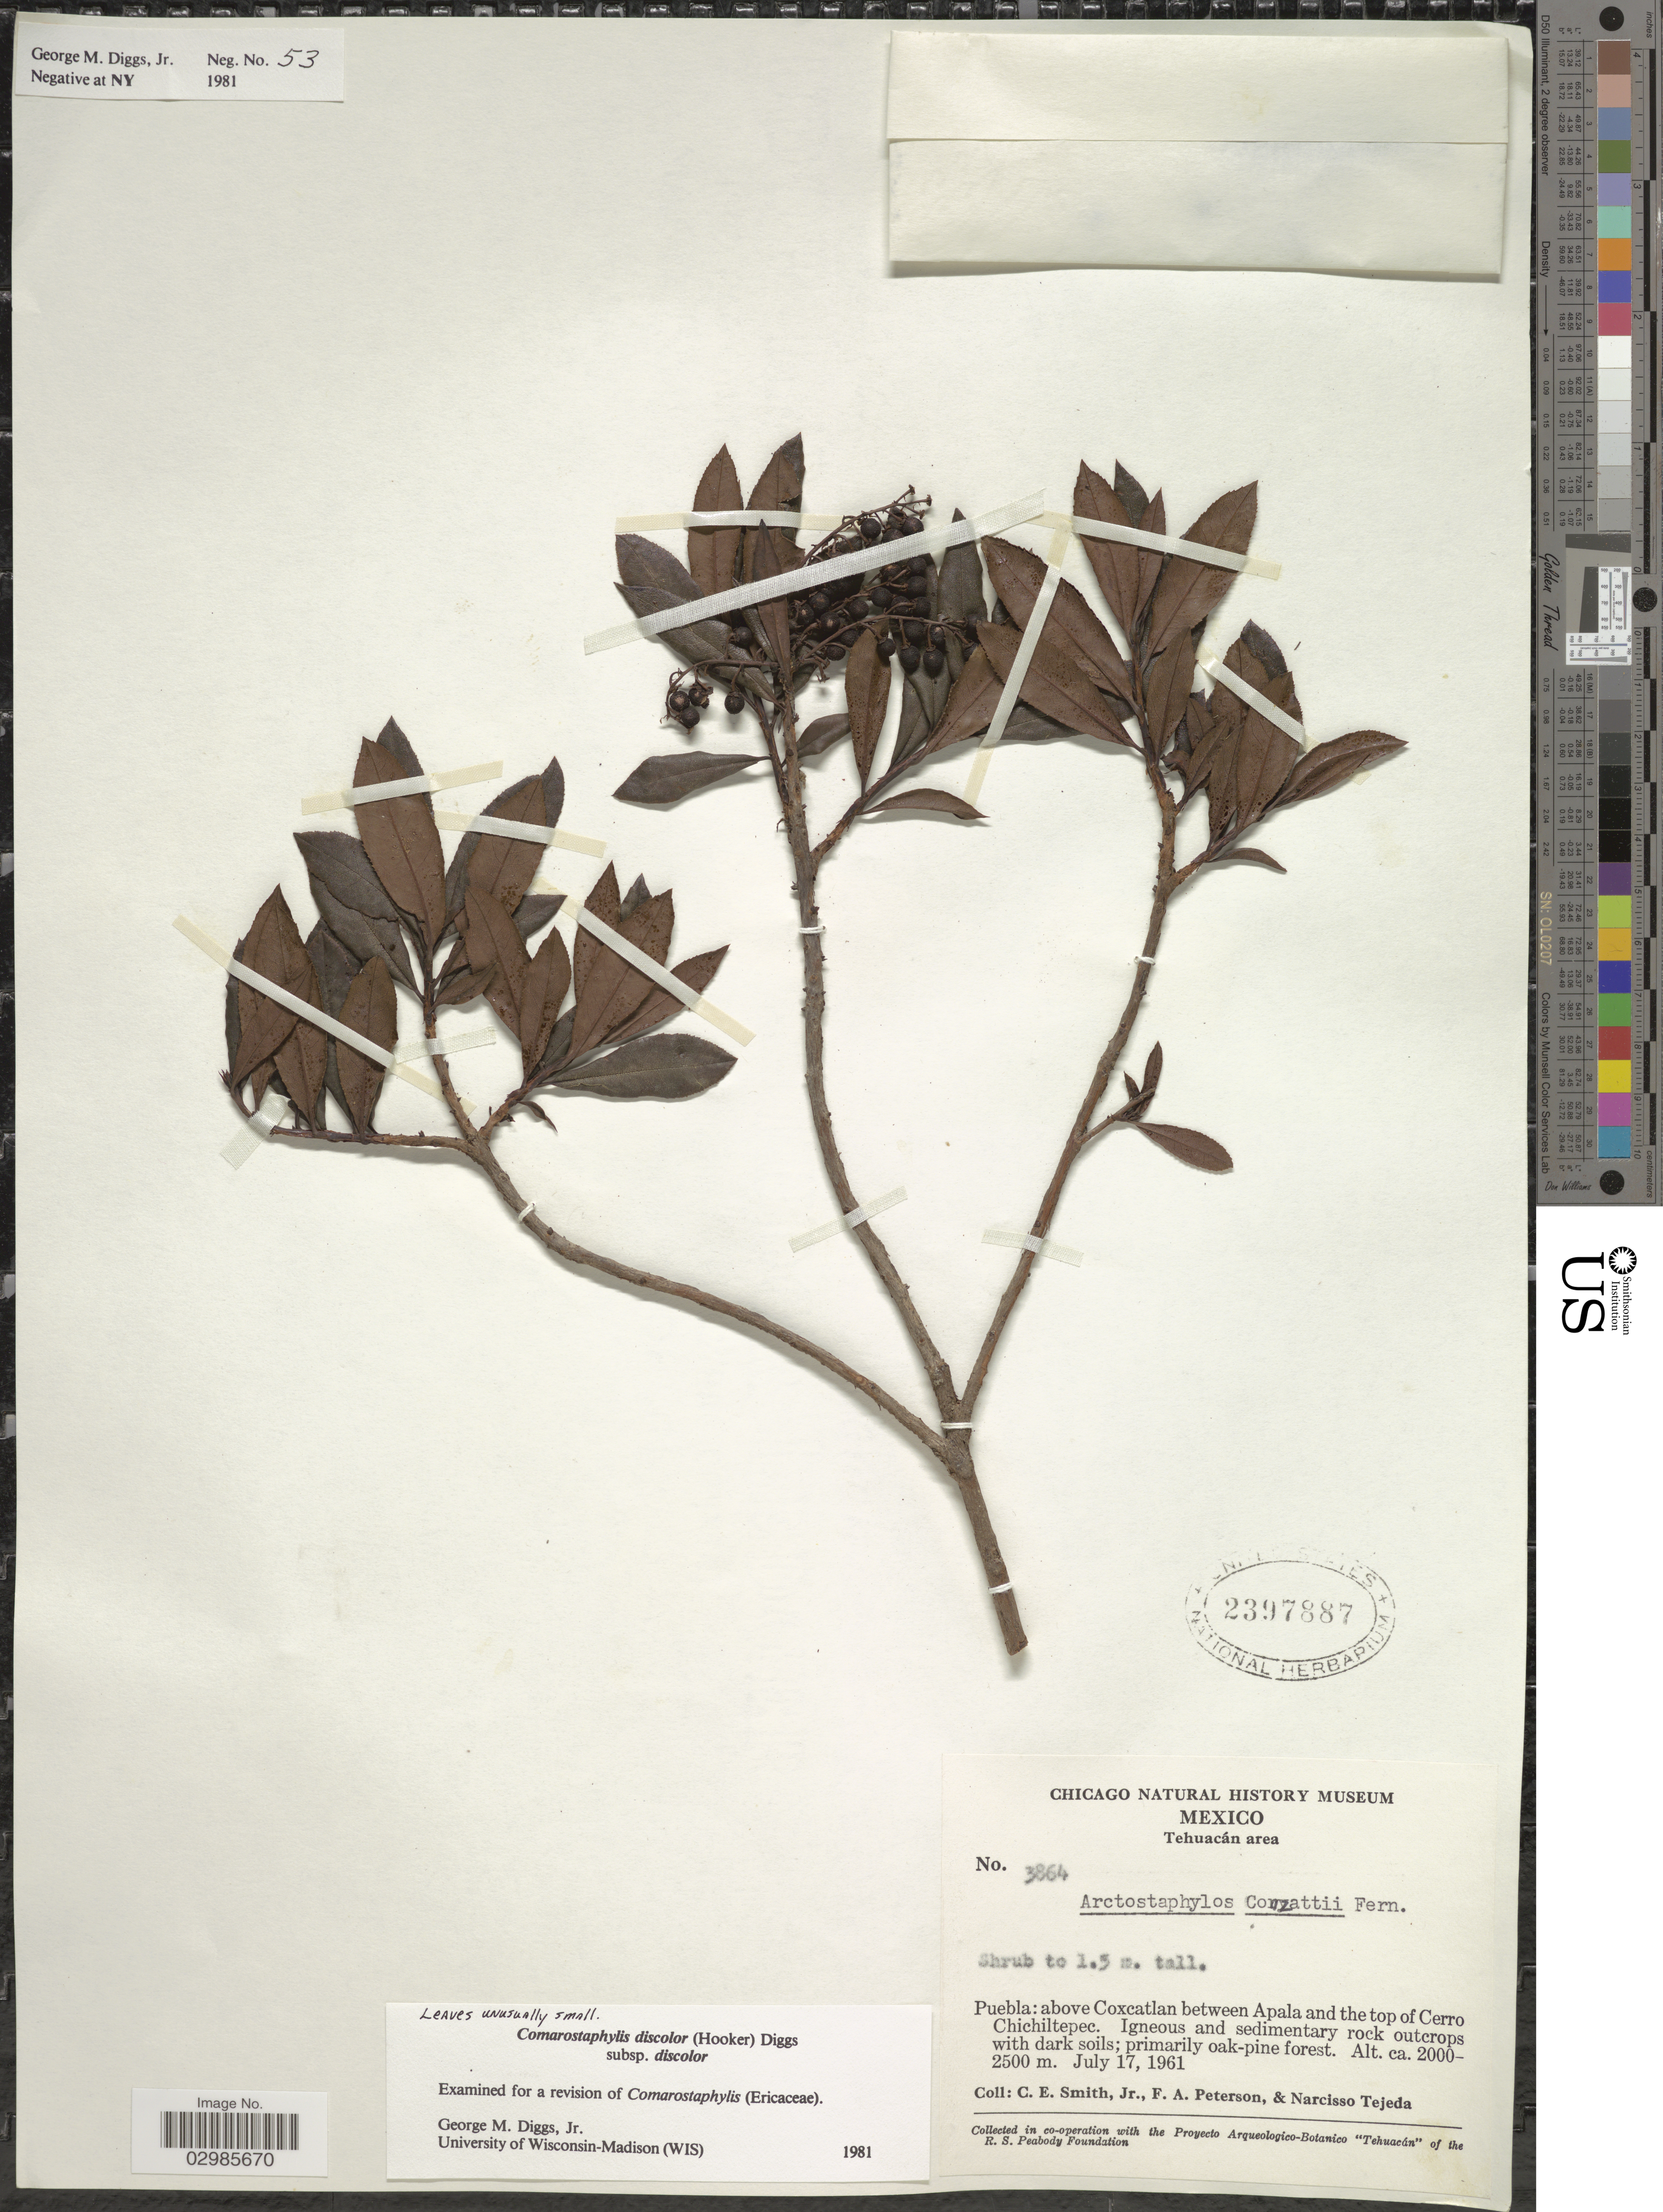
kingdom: Plantae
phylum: Tracheophyta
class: Magnoliopsida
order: Ericales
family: Ericaceae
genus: Comarostaphylis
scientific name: Comarostaphylis discolor subsp. discolor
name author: (Hook.) Diggs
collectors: C. E. Smith Jr., F. A. Peterson & N. Tejeda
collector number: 3864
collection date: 1961-07-17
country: Mexico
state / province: Puebla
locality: Above Coxcatlan between Apala and the top of Cerro Chichiltepec.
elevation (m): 2000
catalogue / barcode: US 2397887